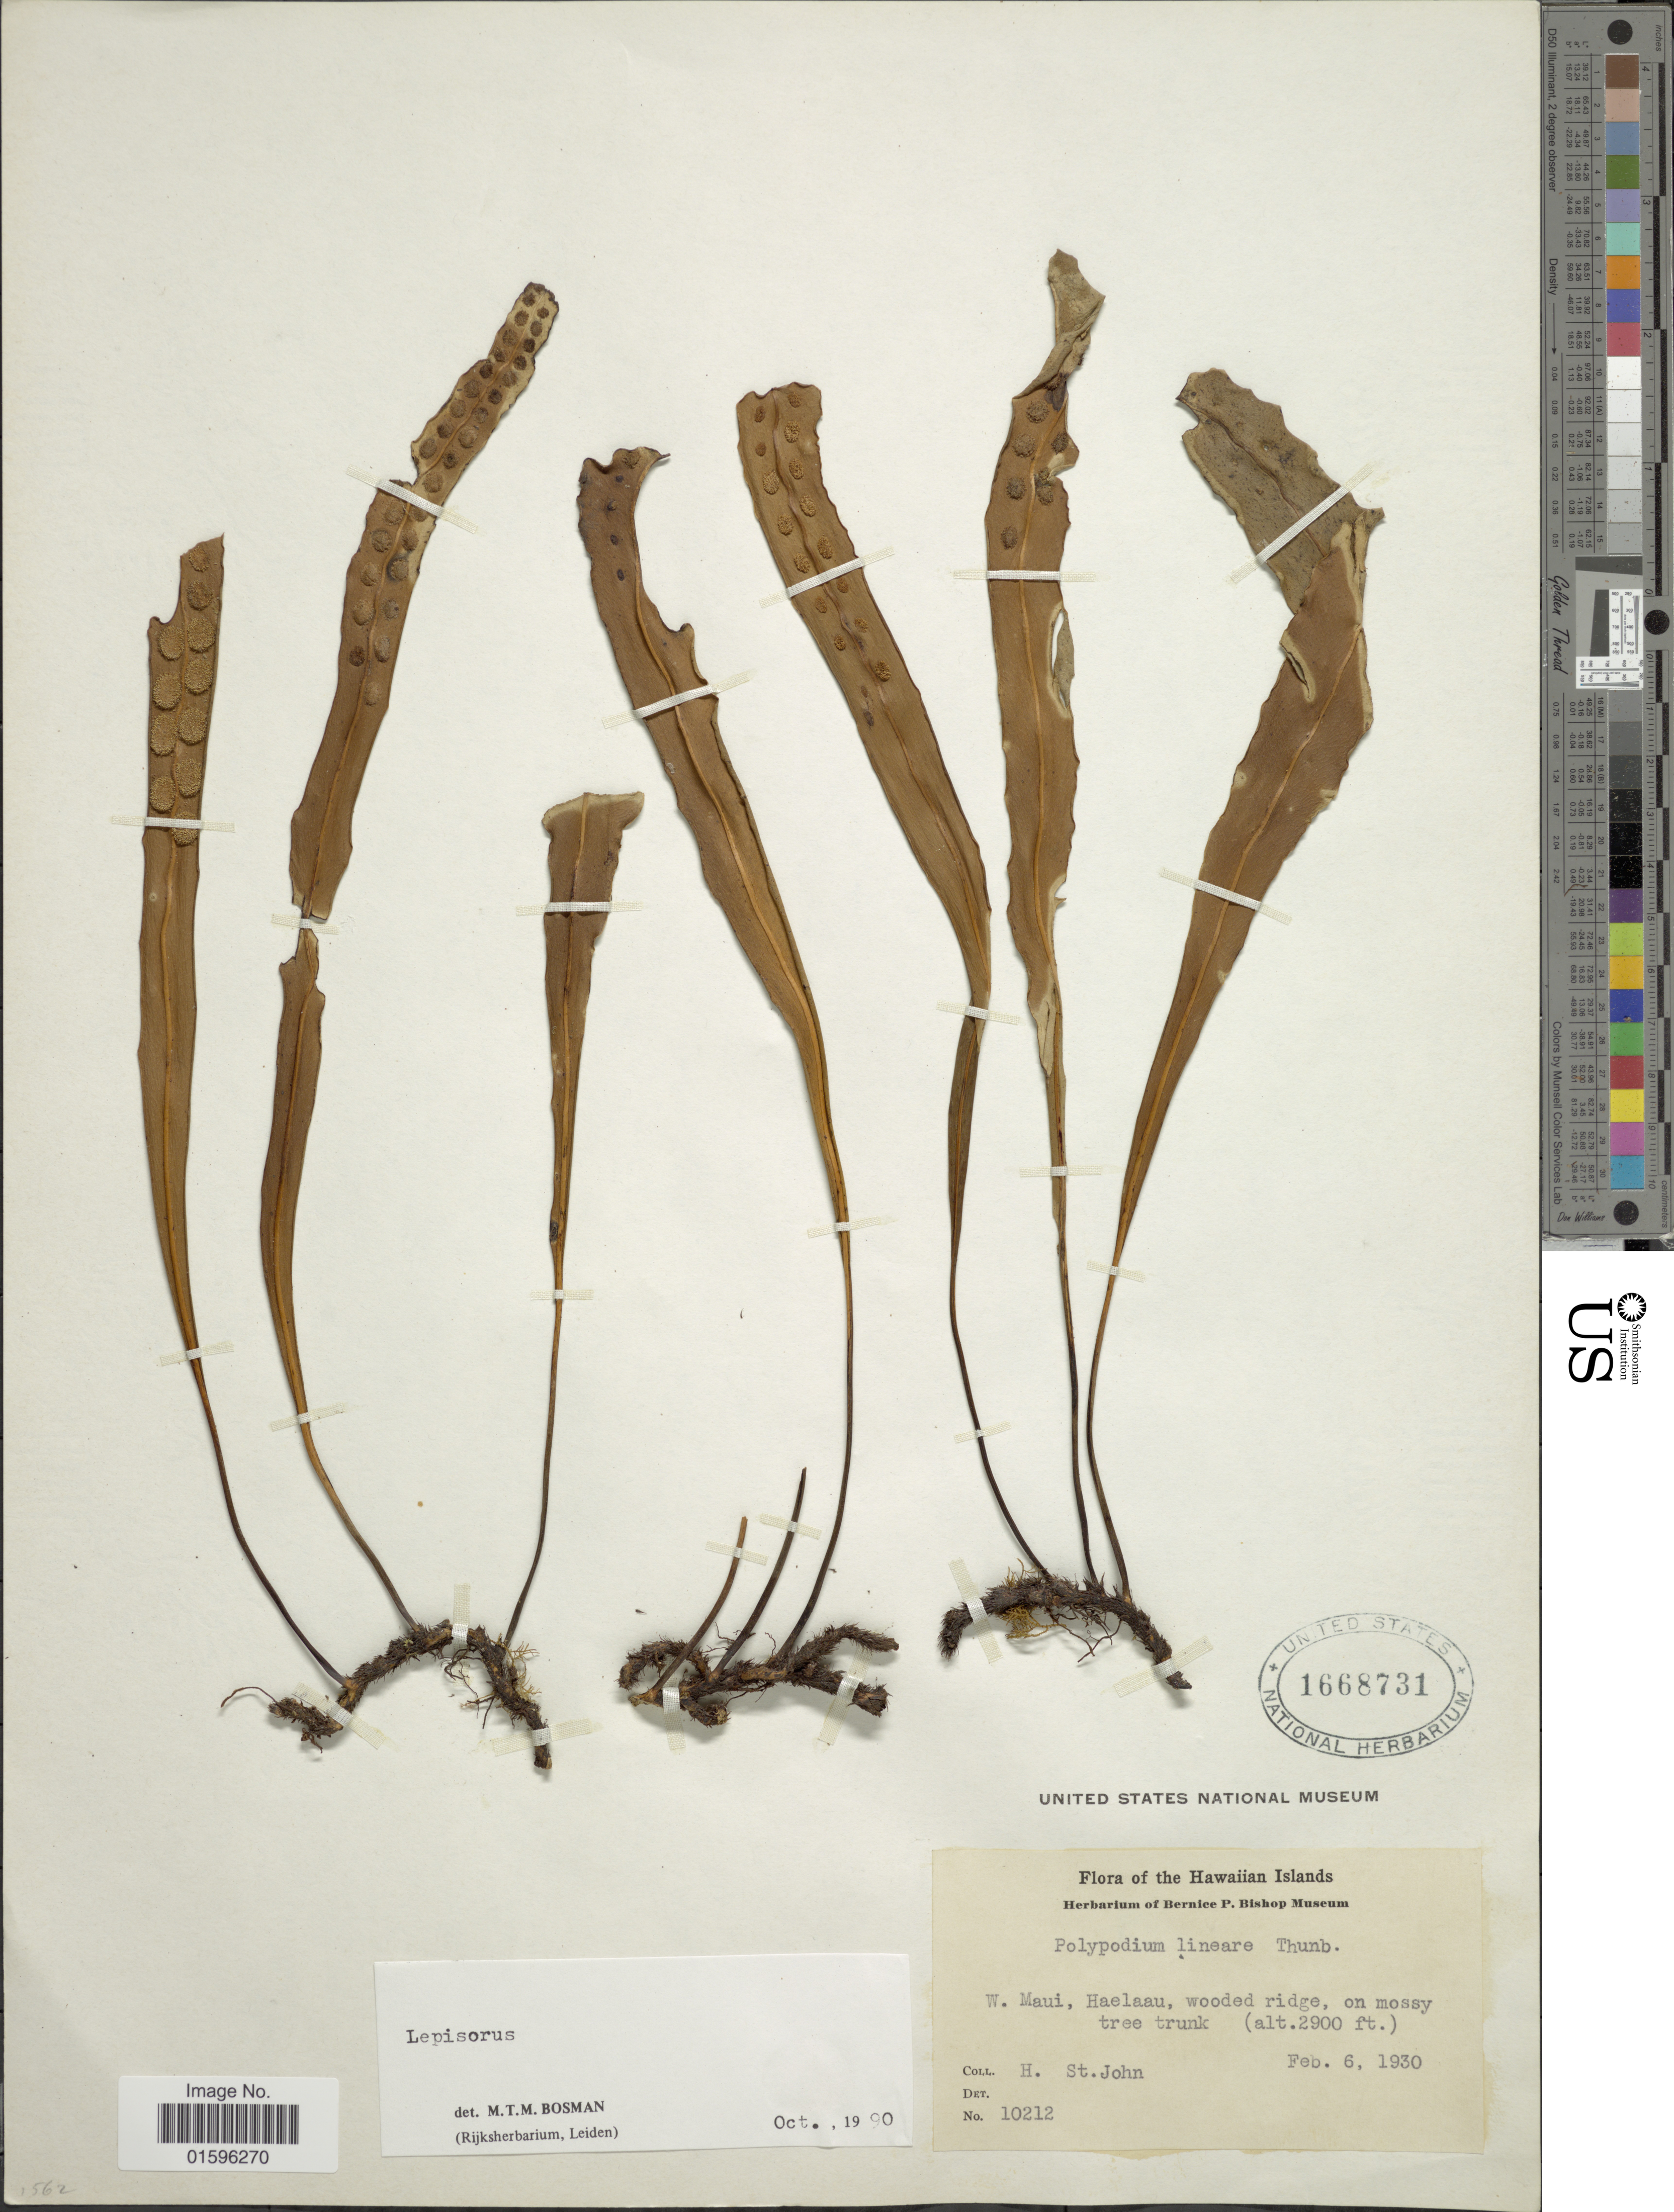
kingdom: Plantae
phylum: Tracheophyta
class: Polypodiopsida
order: Polypodiales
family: Polypodiaceae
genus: Polypodium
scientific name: Polypodium lineare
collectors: H. St. John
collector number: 10212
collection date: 1930-02-06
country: United States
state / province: Hawaii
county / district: Maui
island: Maui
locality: W. Maui, Haelaau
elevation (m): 884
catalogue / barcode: US 1668731